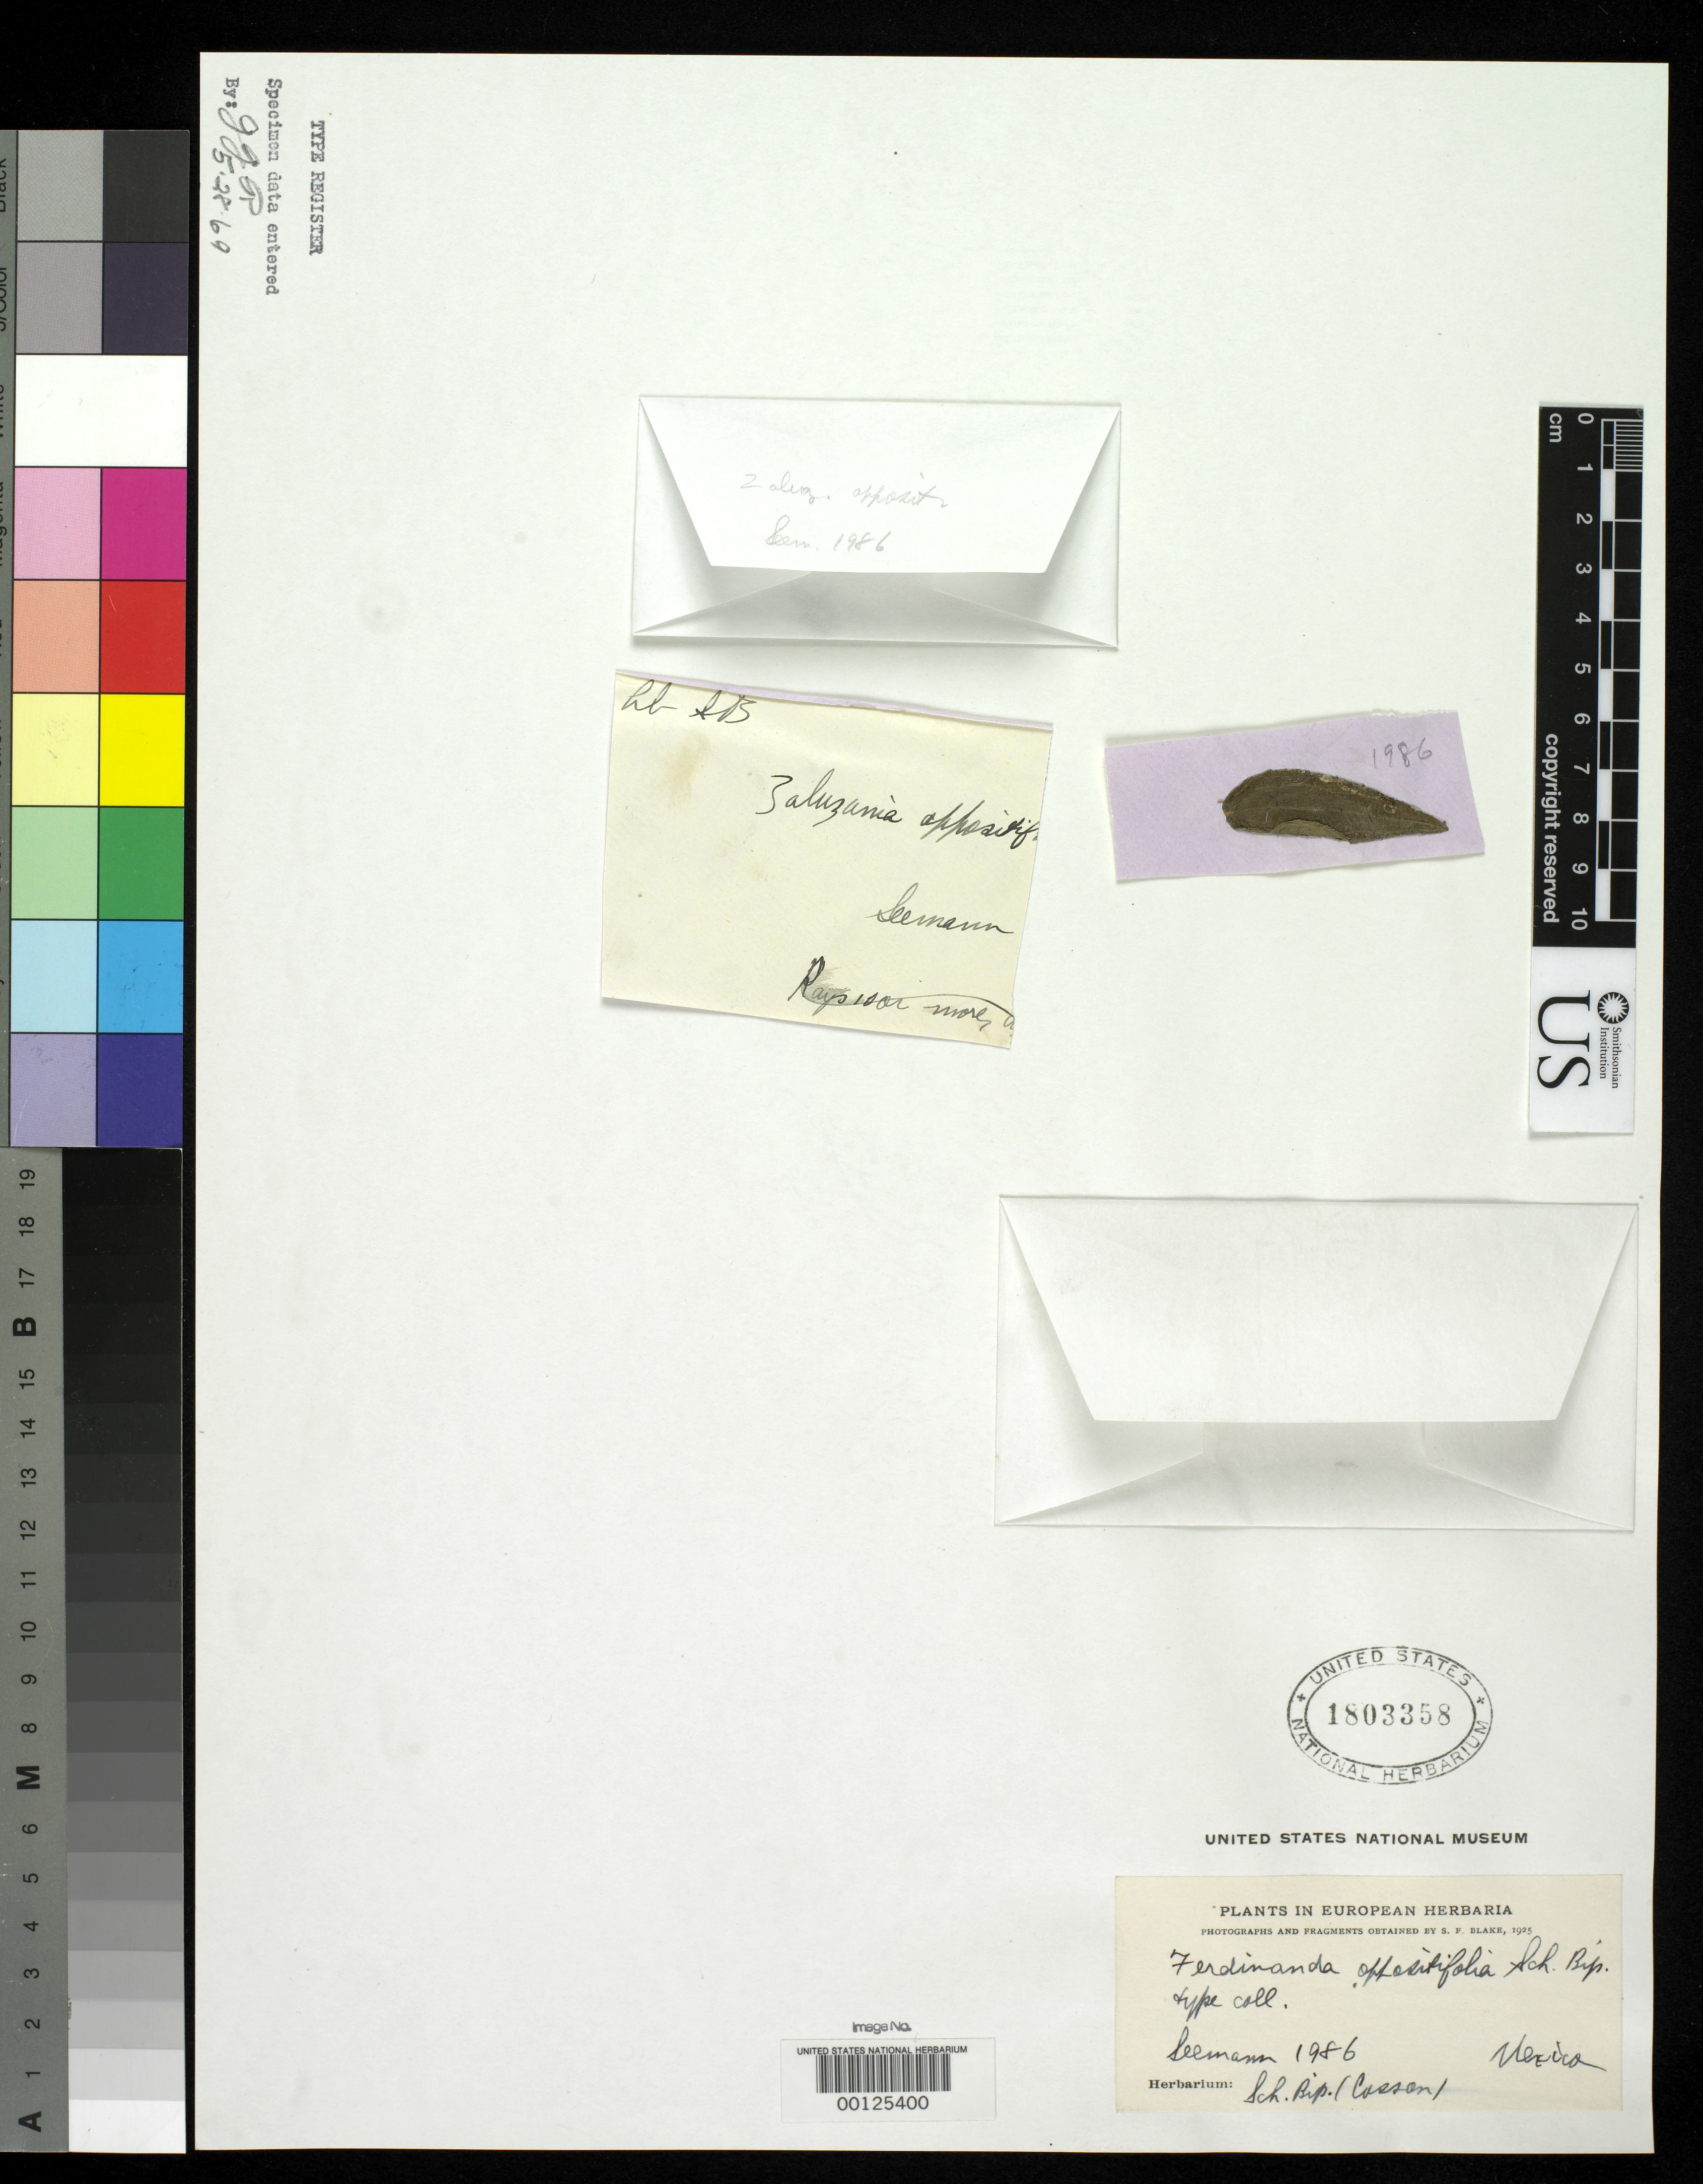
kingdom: Plantae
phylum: Tracheophyta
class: Magnoliopsida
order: Asterales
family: Asteraceae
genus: Ferdinanda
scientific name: Ferdinanda oppositifolia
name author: Sch. Bip. in Seem.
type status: Type Material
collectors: B. C. Seemann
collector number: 1986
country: Mexico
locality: E of Monserrat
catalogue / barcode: US 1803358